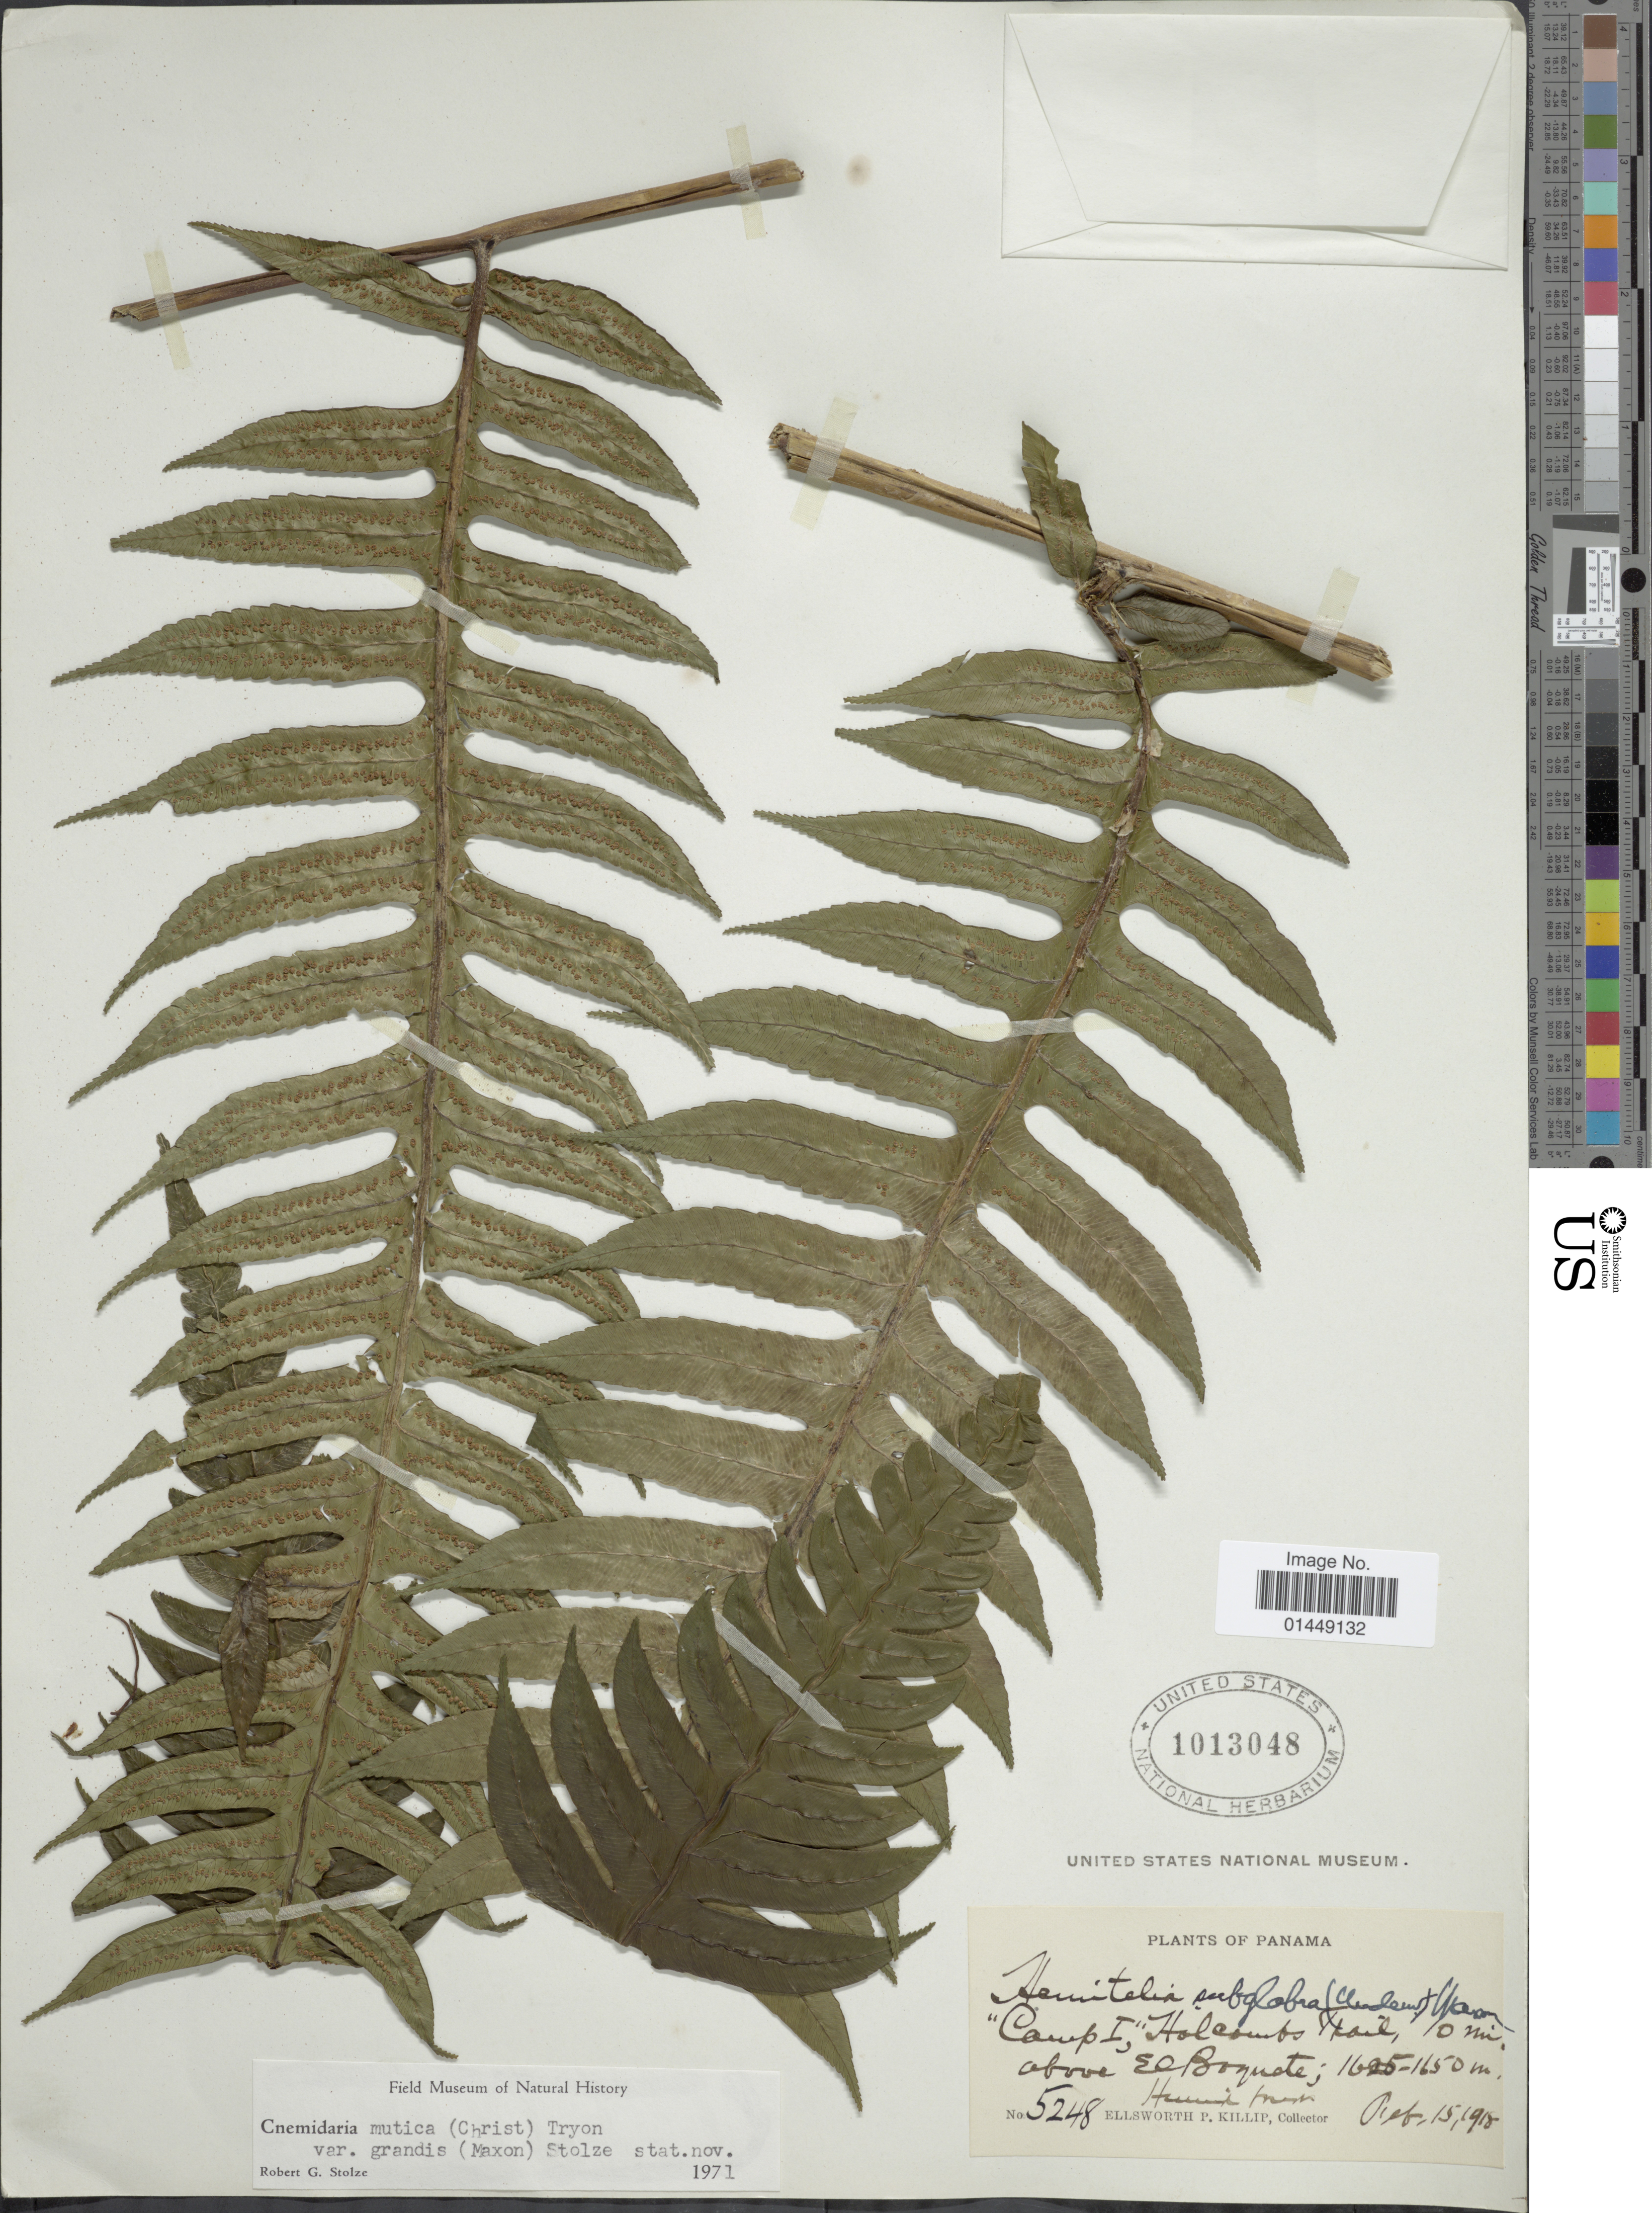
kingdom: Plantae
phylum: Tracheophyta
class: Polypodiopsida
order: Cyatheales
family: Cyatheaceae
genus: Cyathea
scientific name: Cyathea mutica var. grandis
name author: (Maxon) Lehnert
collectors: E. P. Killip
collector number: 5248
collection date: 1918-02-15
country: Panama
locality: Camp I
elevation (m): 1625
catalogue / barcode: US 1013048